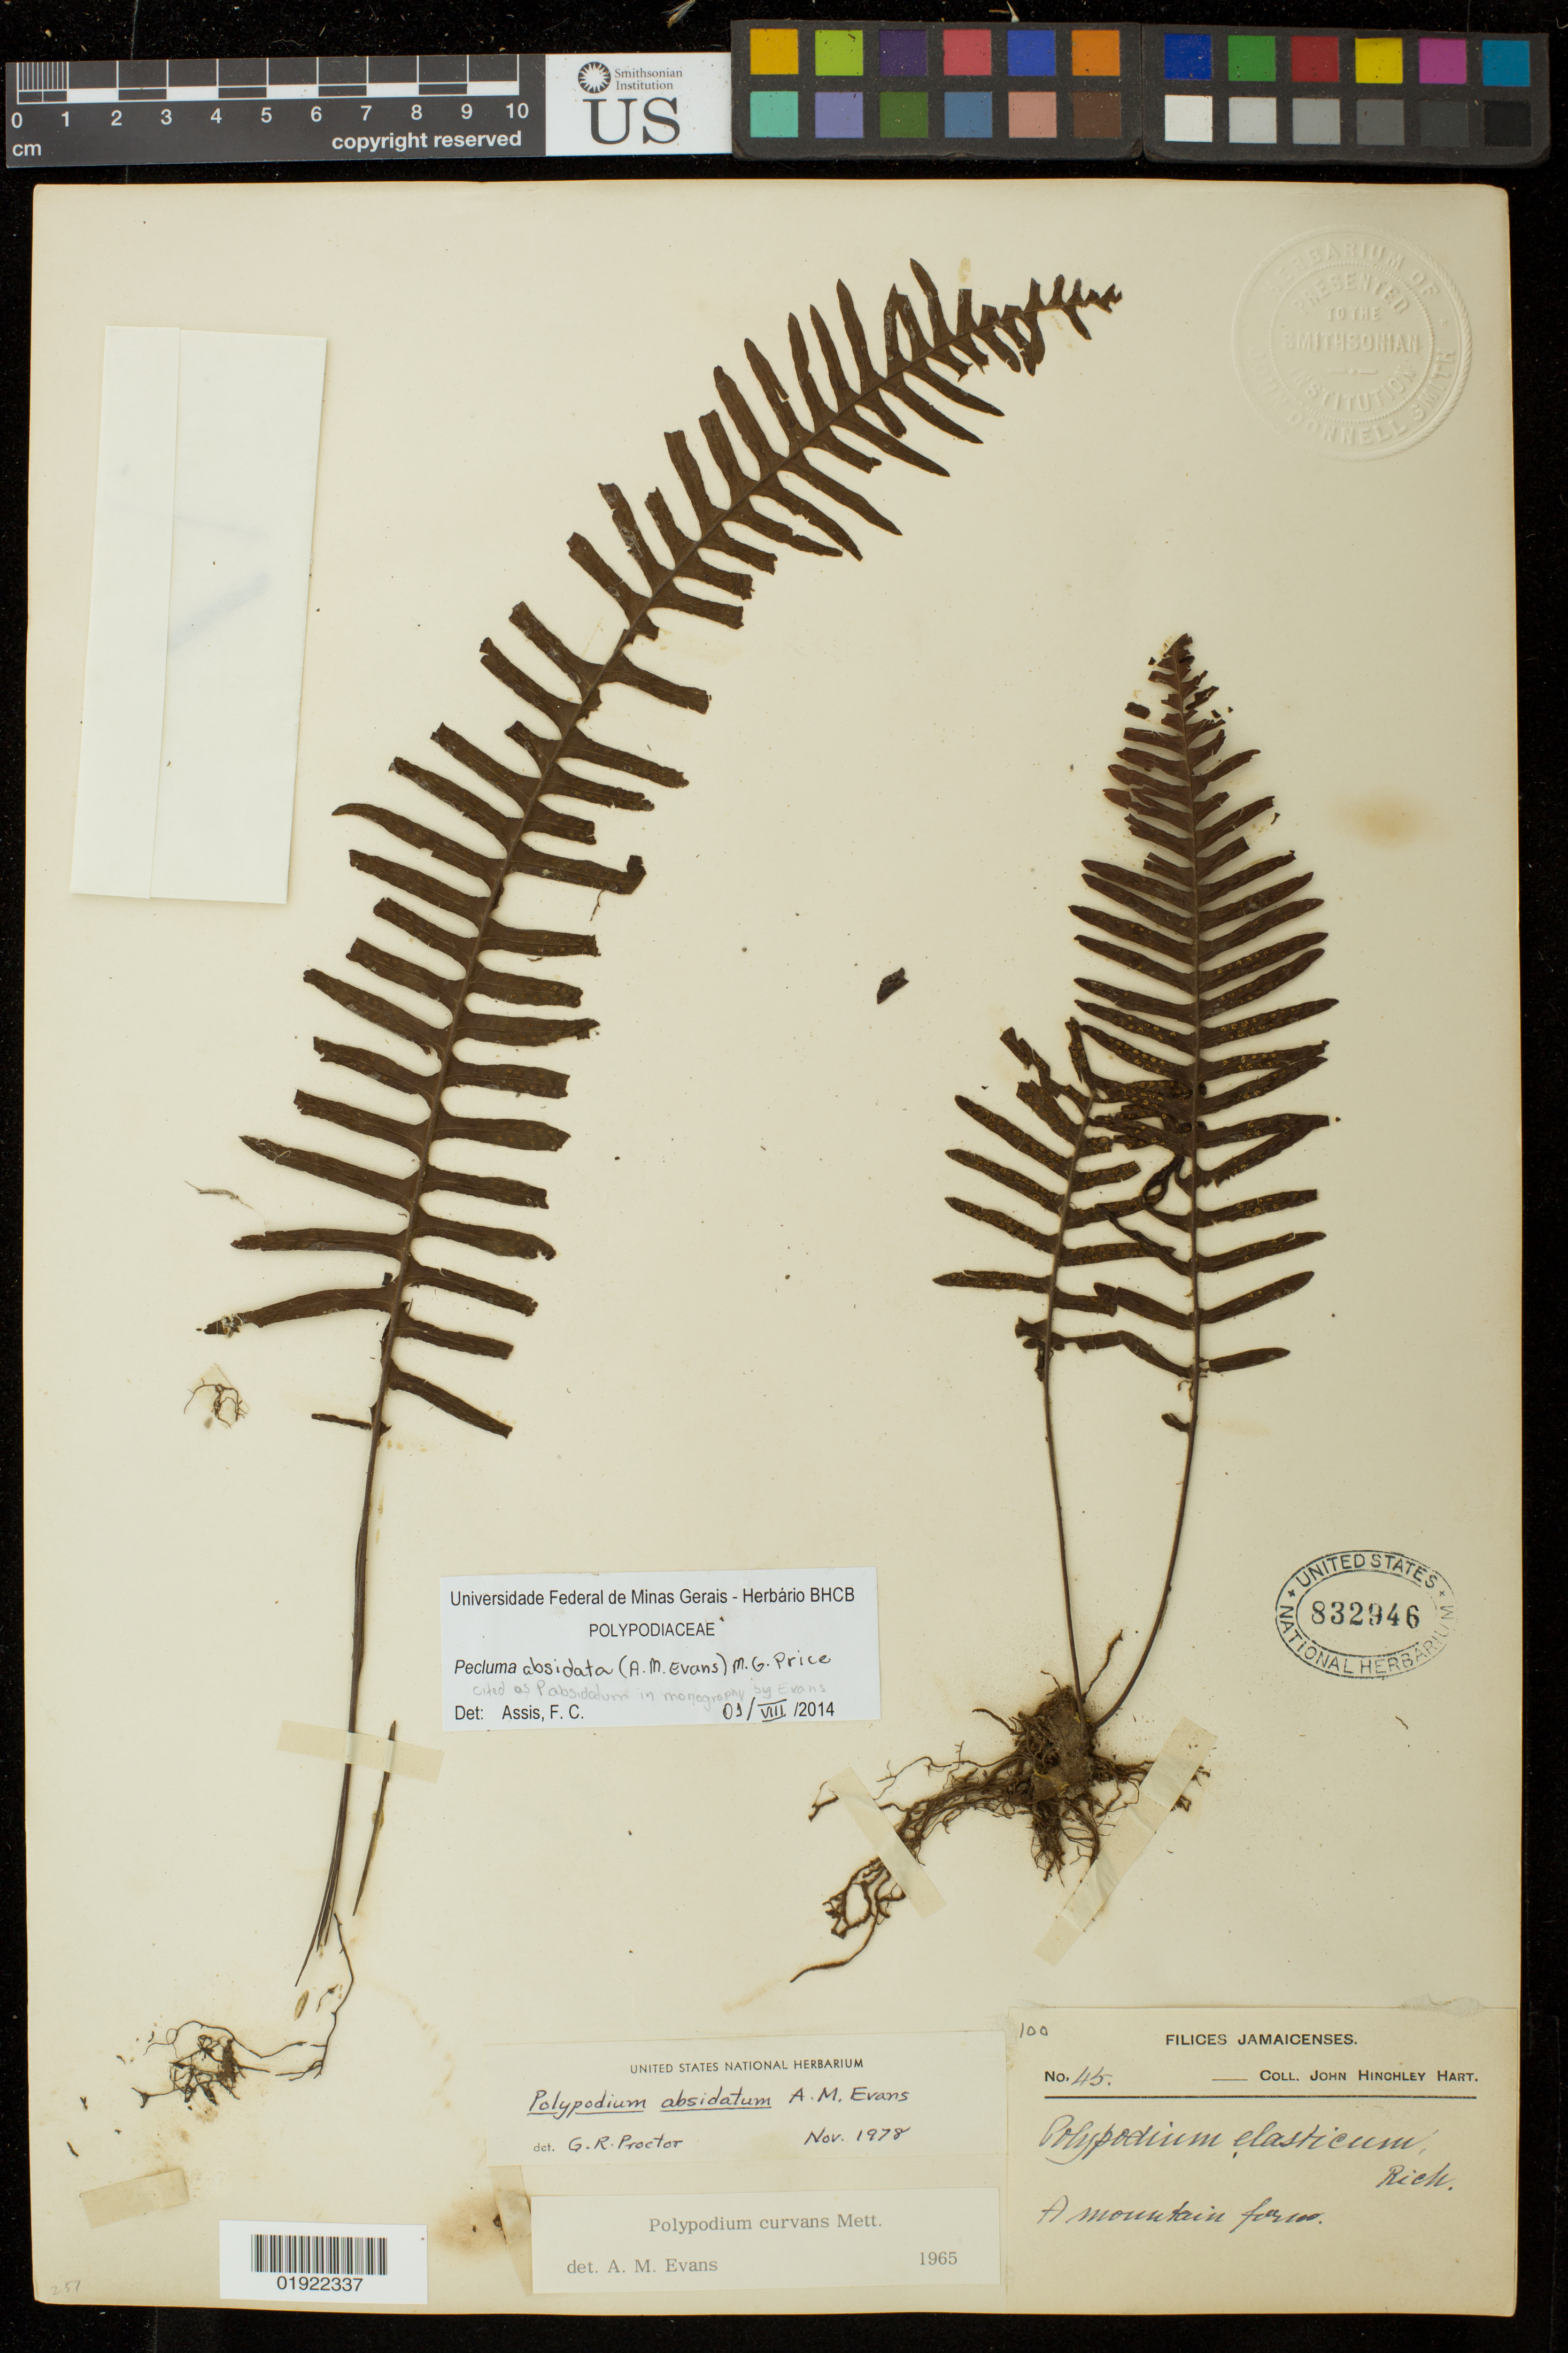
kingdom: Plantae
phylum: Tracheophyta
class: Polypodiopsida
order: Polypodiales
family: Polypodiaceae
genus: Pecluma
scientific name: Pecluma absidata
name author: (A.M. Evans) M.G. Price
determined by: Assis, F. C.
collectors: J. Hinchley Hart.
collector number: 45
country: Jamaica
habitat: a mountain forres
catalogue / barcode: US 832946